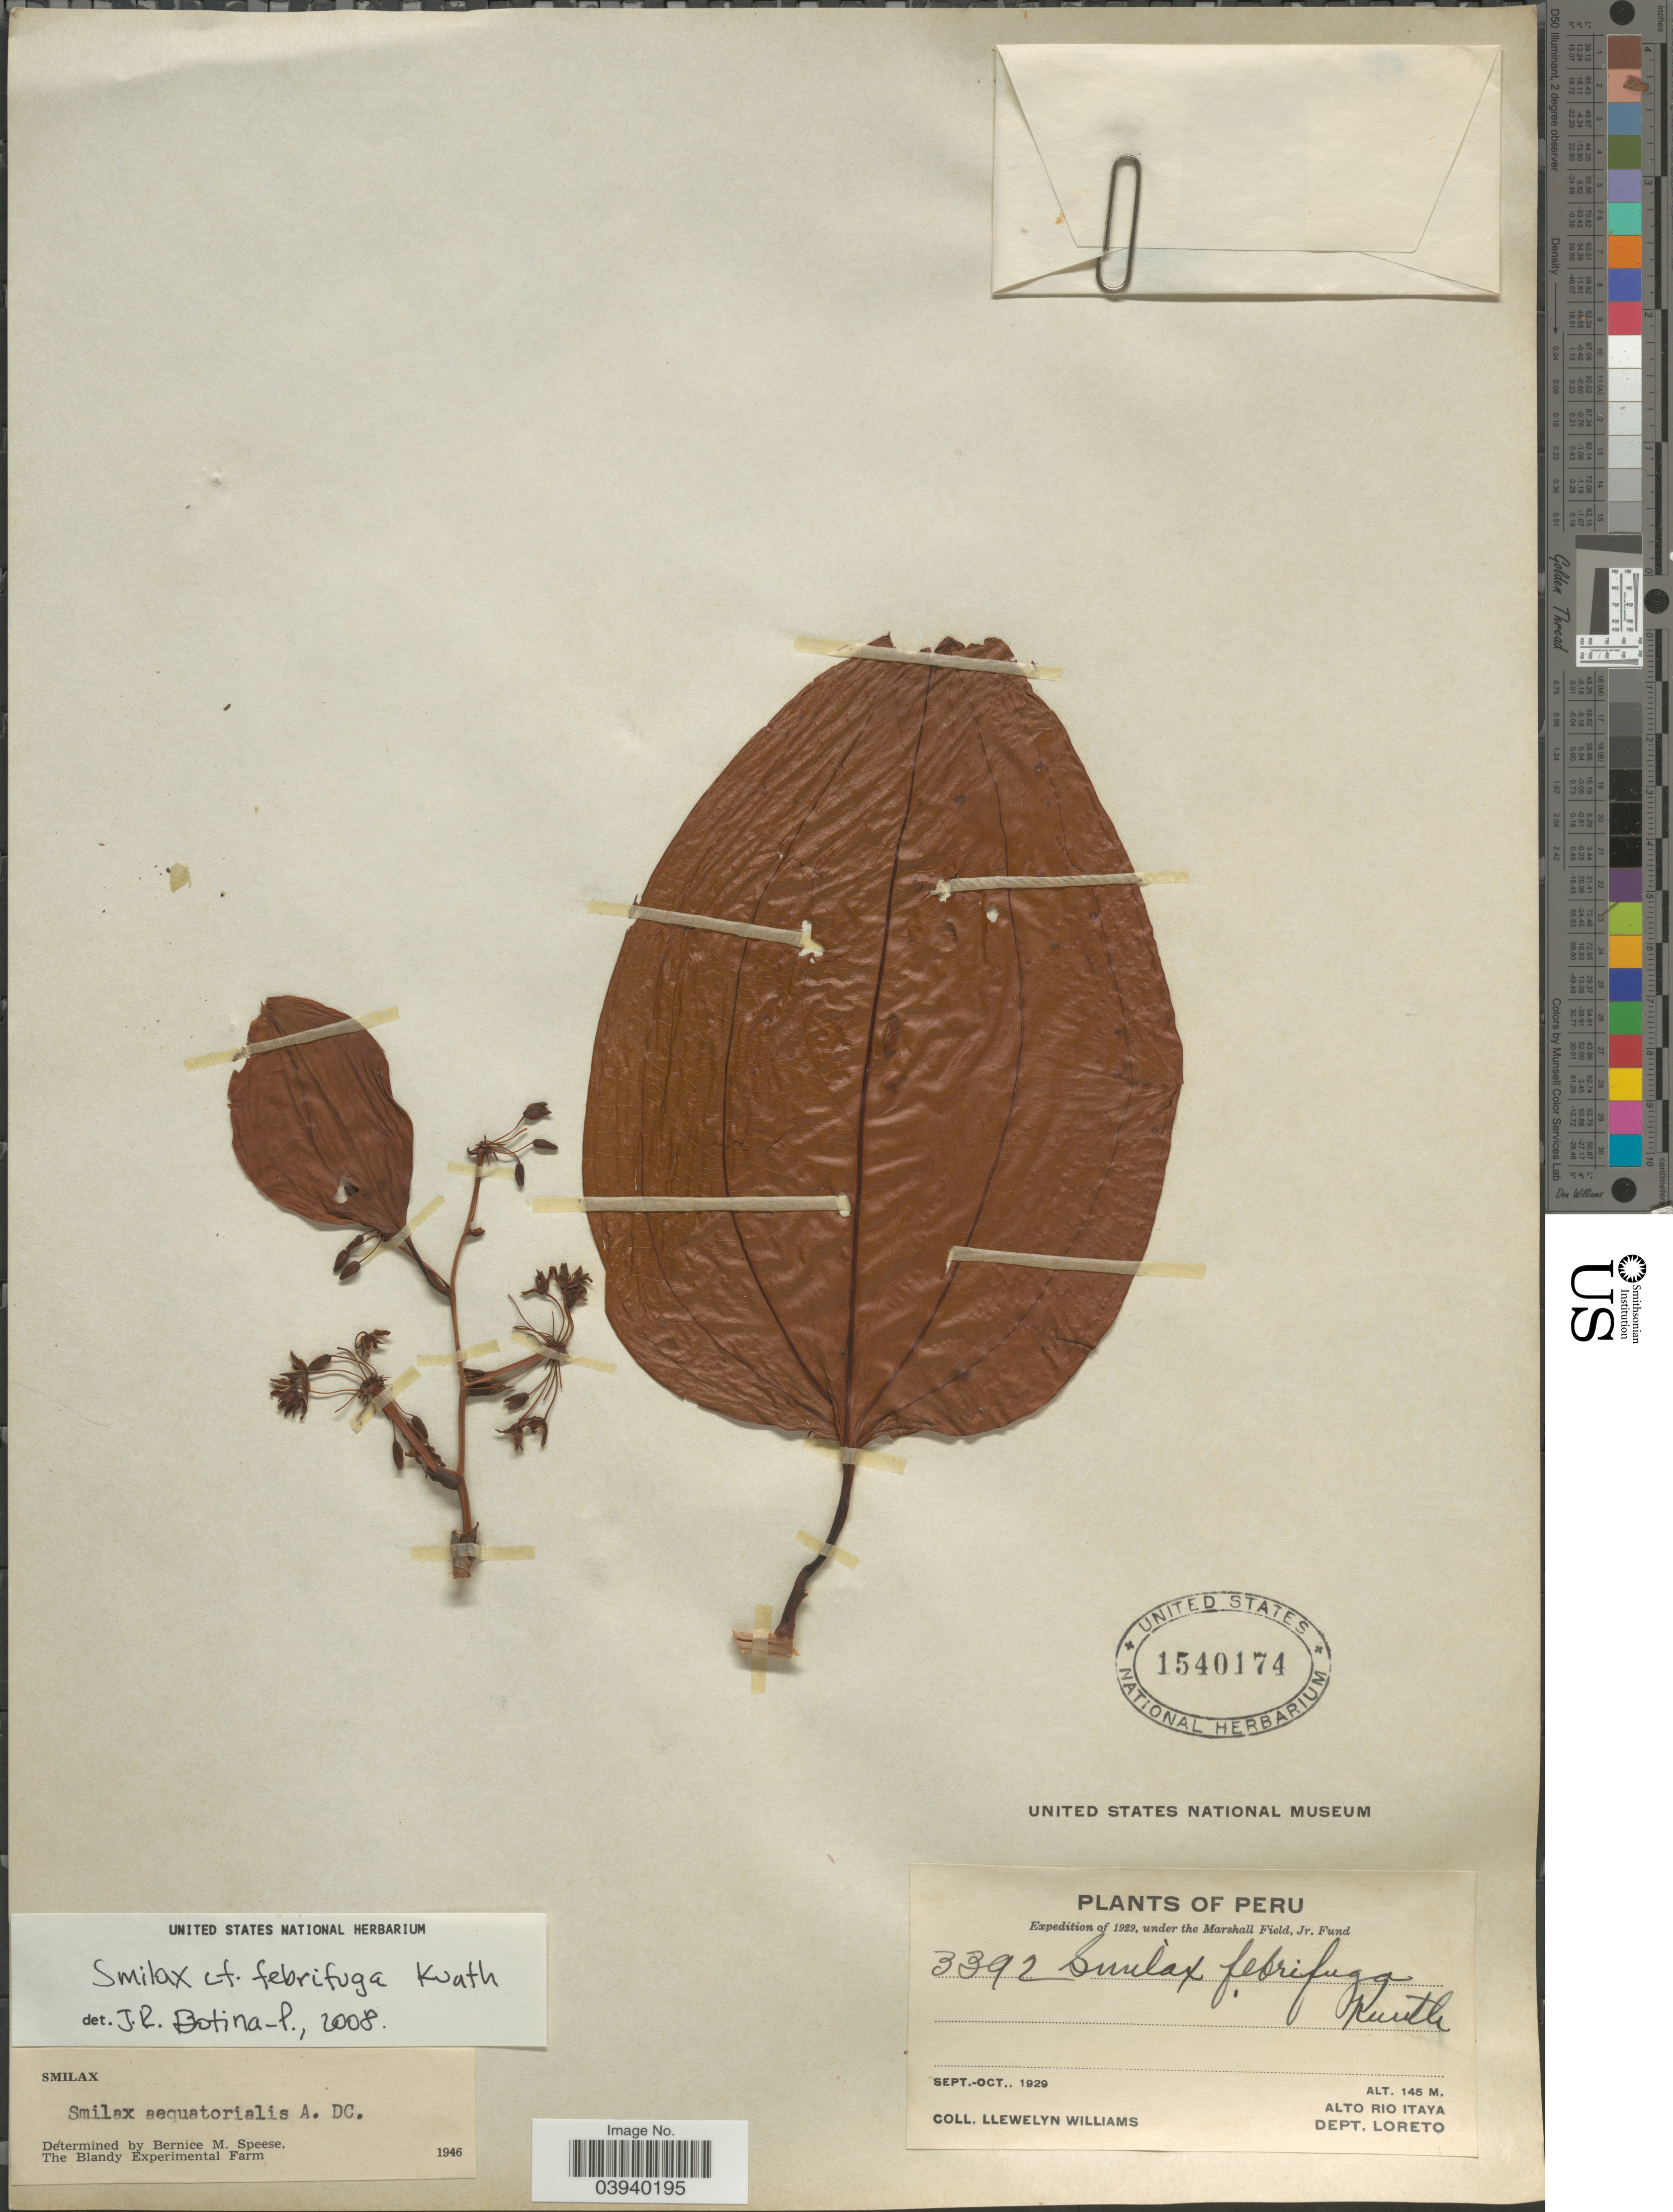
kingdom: Plantae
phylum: Tracheophyta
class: Liliopsida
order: Liliales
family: Smilacaceae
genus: Smilax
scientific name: Smilax febrifuga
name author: Kunth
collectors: Ll. Williams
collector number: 3392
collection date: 1929-09/1929-10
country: Peru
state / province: Loreto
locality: Alto Rio Itaya. Dept. Loreto.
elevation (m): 145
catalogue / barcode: US 1540174